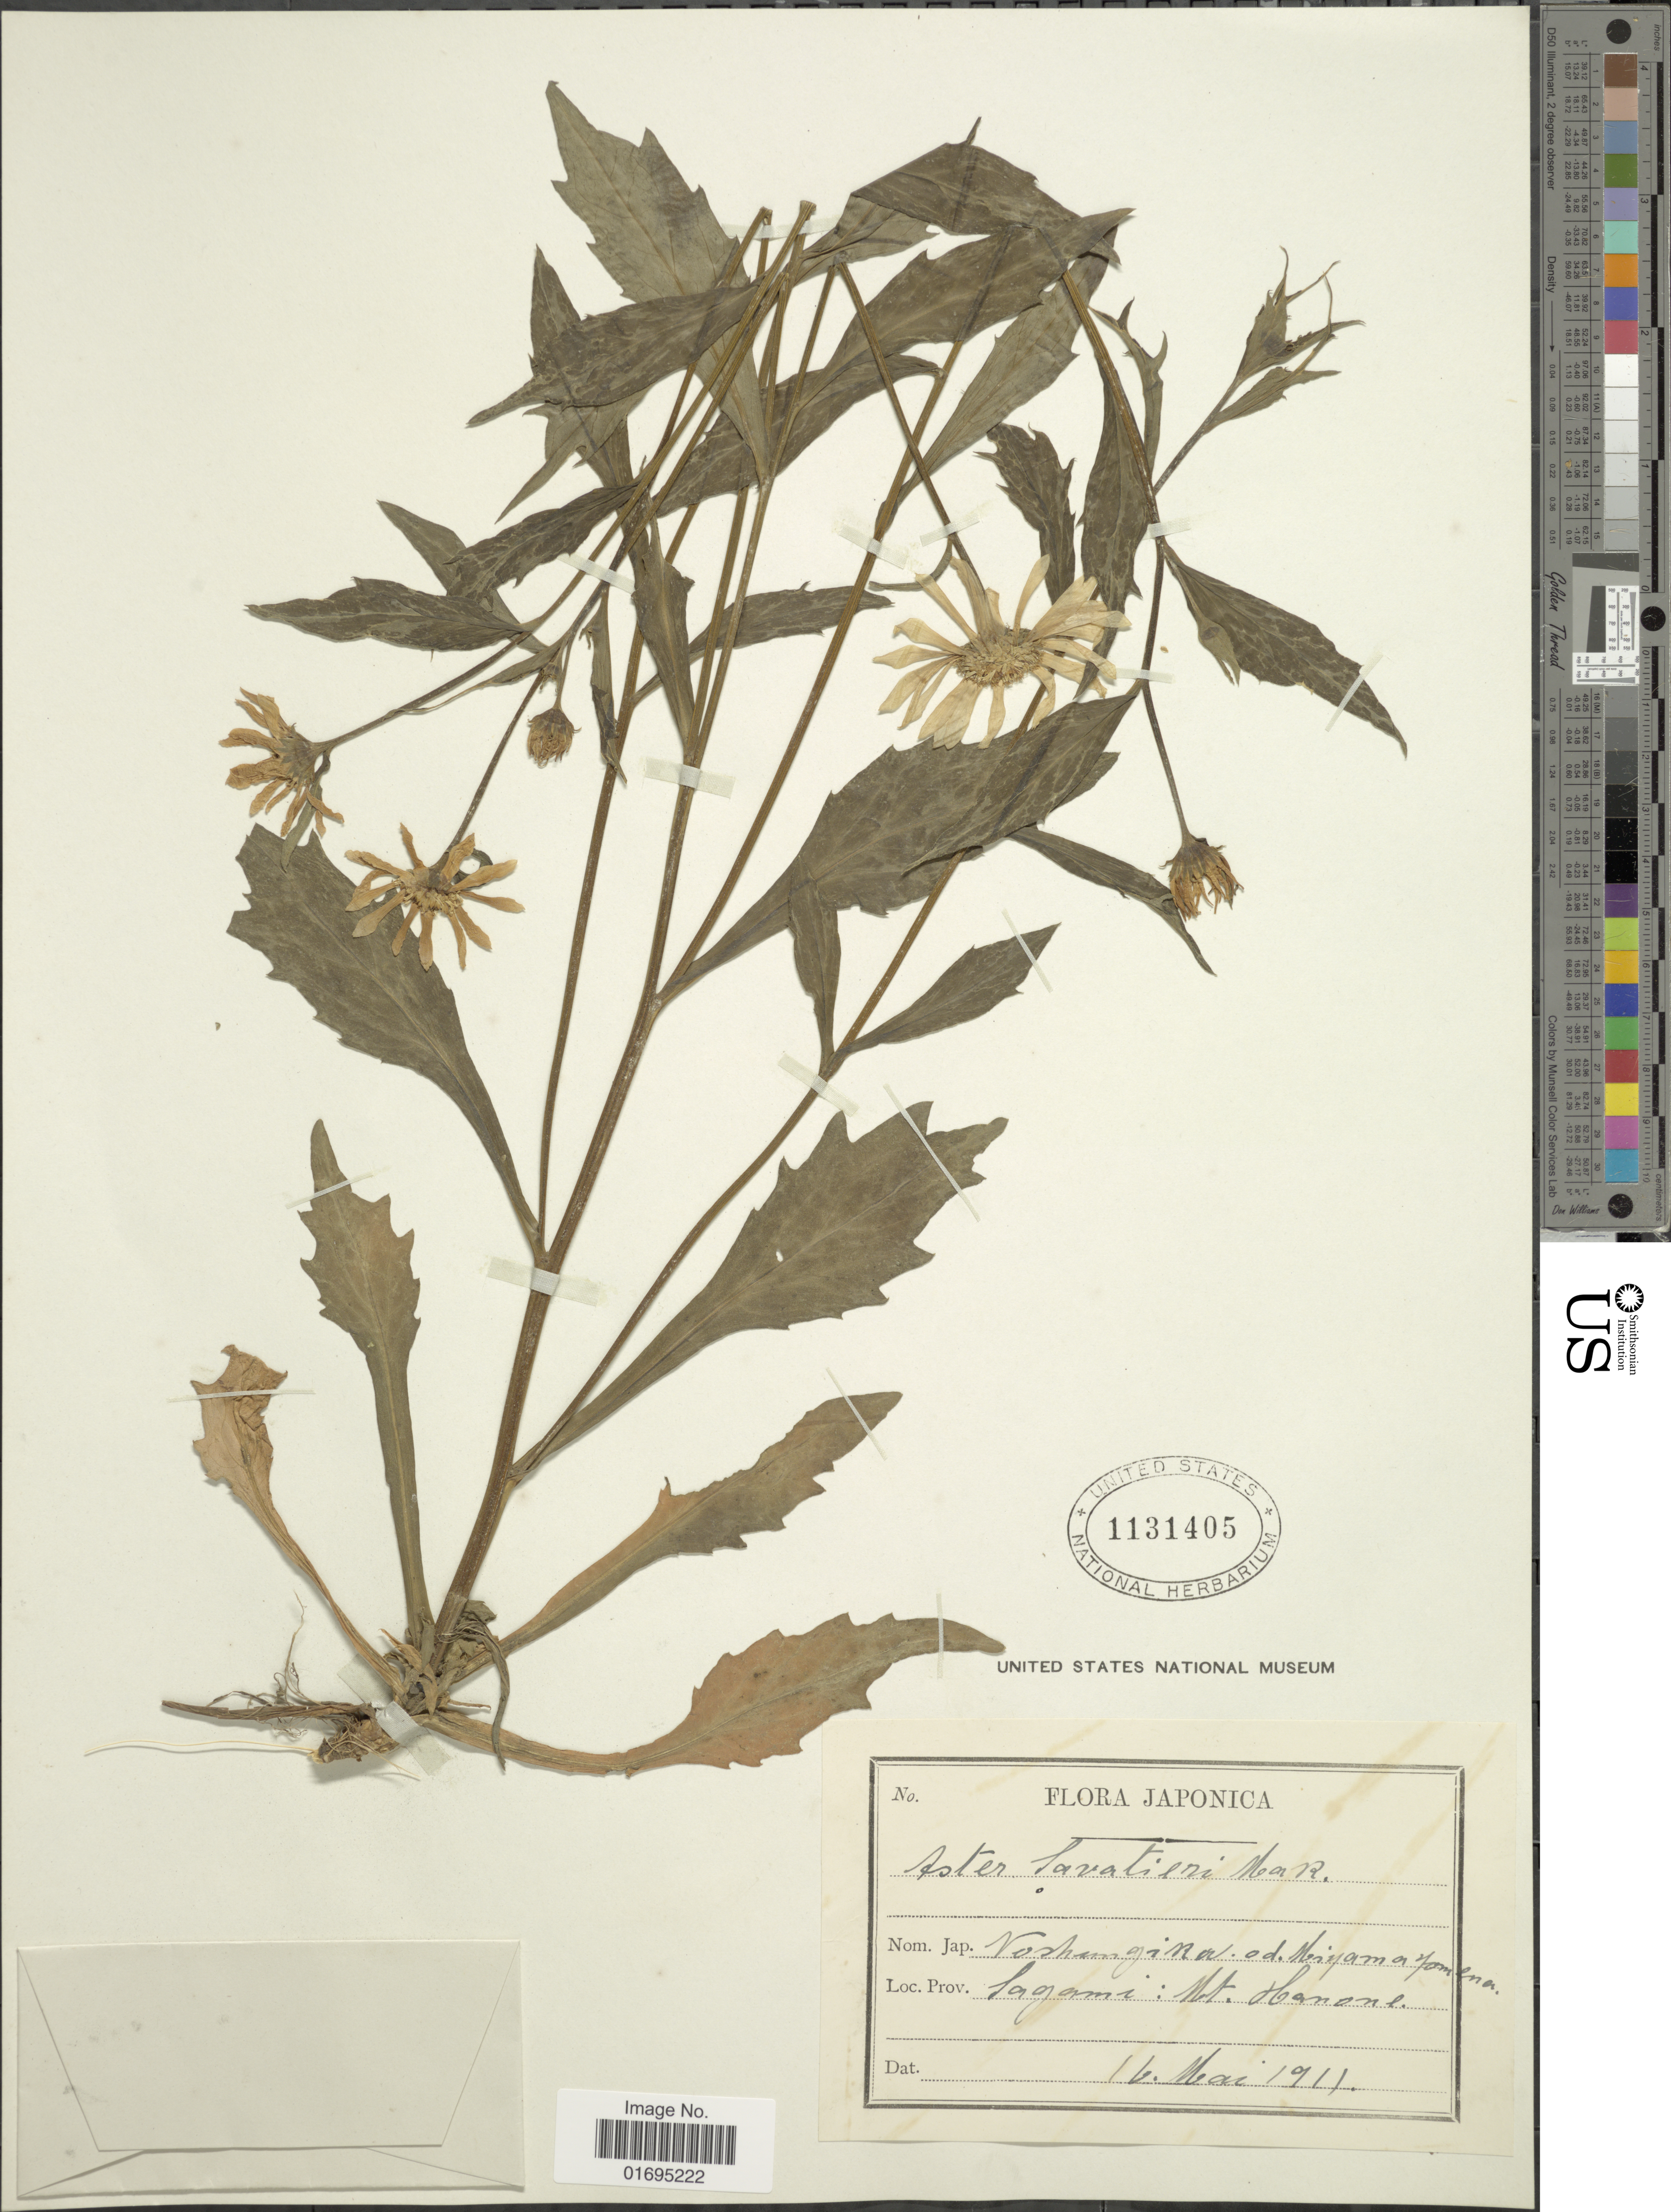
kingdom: Plantae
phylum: Tracheophyta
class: Magnoliopsida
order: Asterales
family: Asteraceae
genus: Miyamayomena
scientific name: Miyamayomena savatieri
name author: (Makino) Kitam.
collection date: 1911-05-16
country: Japan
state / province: Kanagawa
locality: Sagami: Mt. Hanone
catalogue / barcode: US 1131405